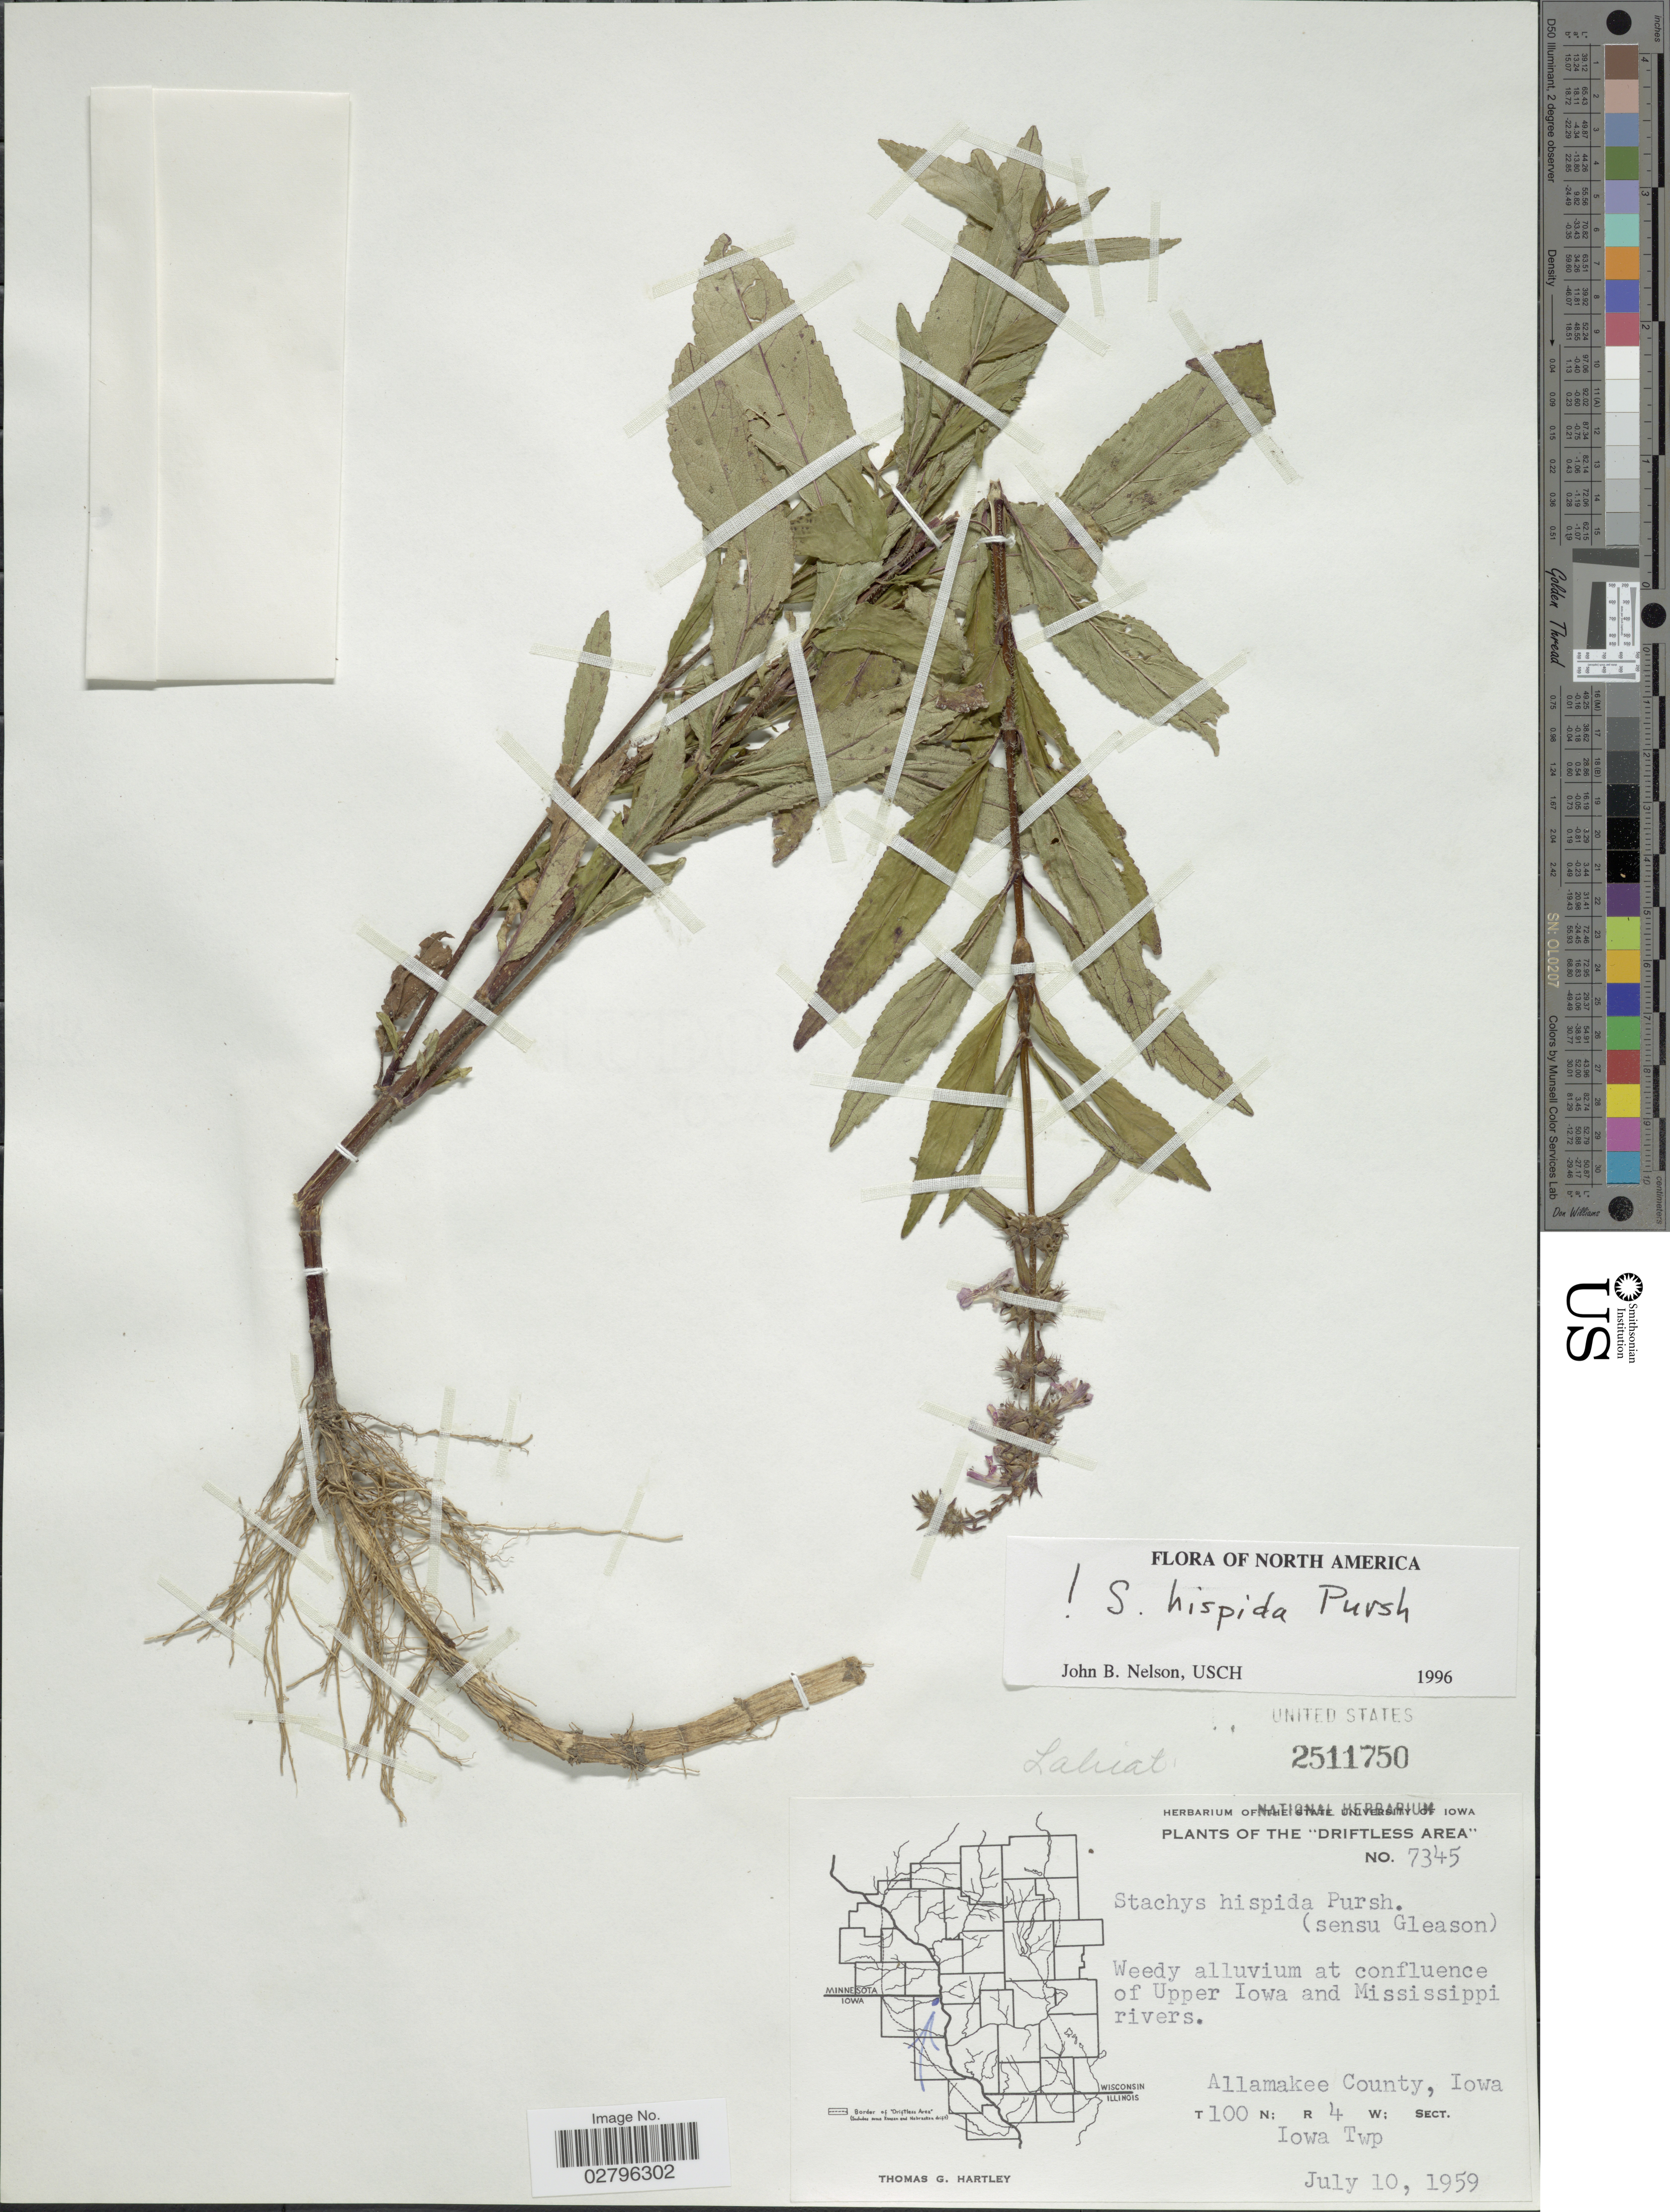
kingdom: Plantae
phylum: Tracheophyta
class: Magnoliopsida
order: Lamiales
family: Lamiaceae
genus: Stachys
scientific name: Stachys hispida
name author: Pursh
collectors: T. G. Hartley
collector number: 7345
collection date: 1959-07-10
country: United States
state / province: Iowa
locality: Driftless Area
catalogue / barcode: US 2511750